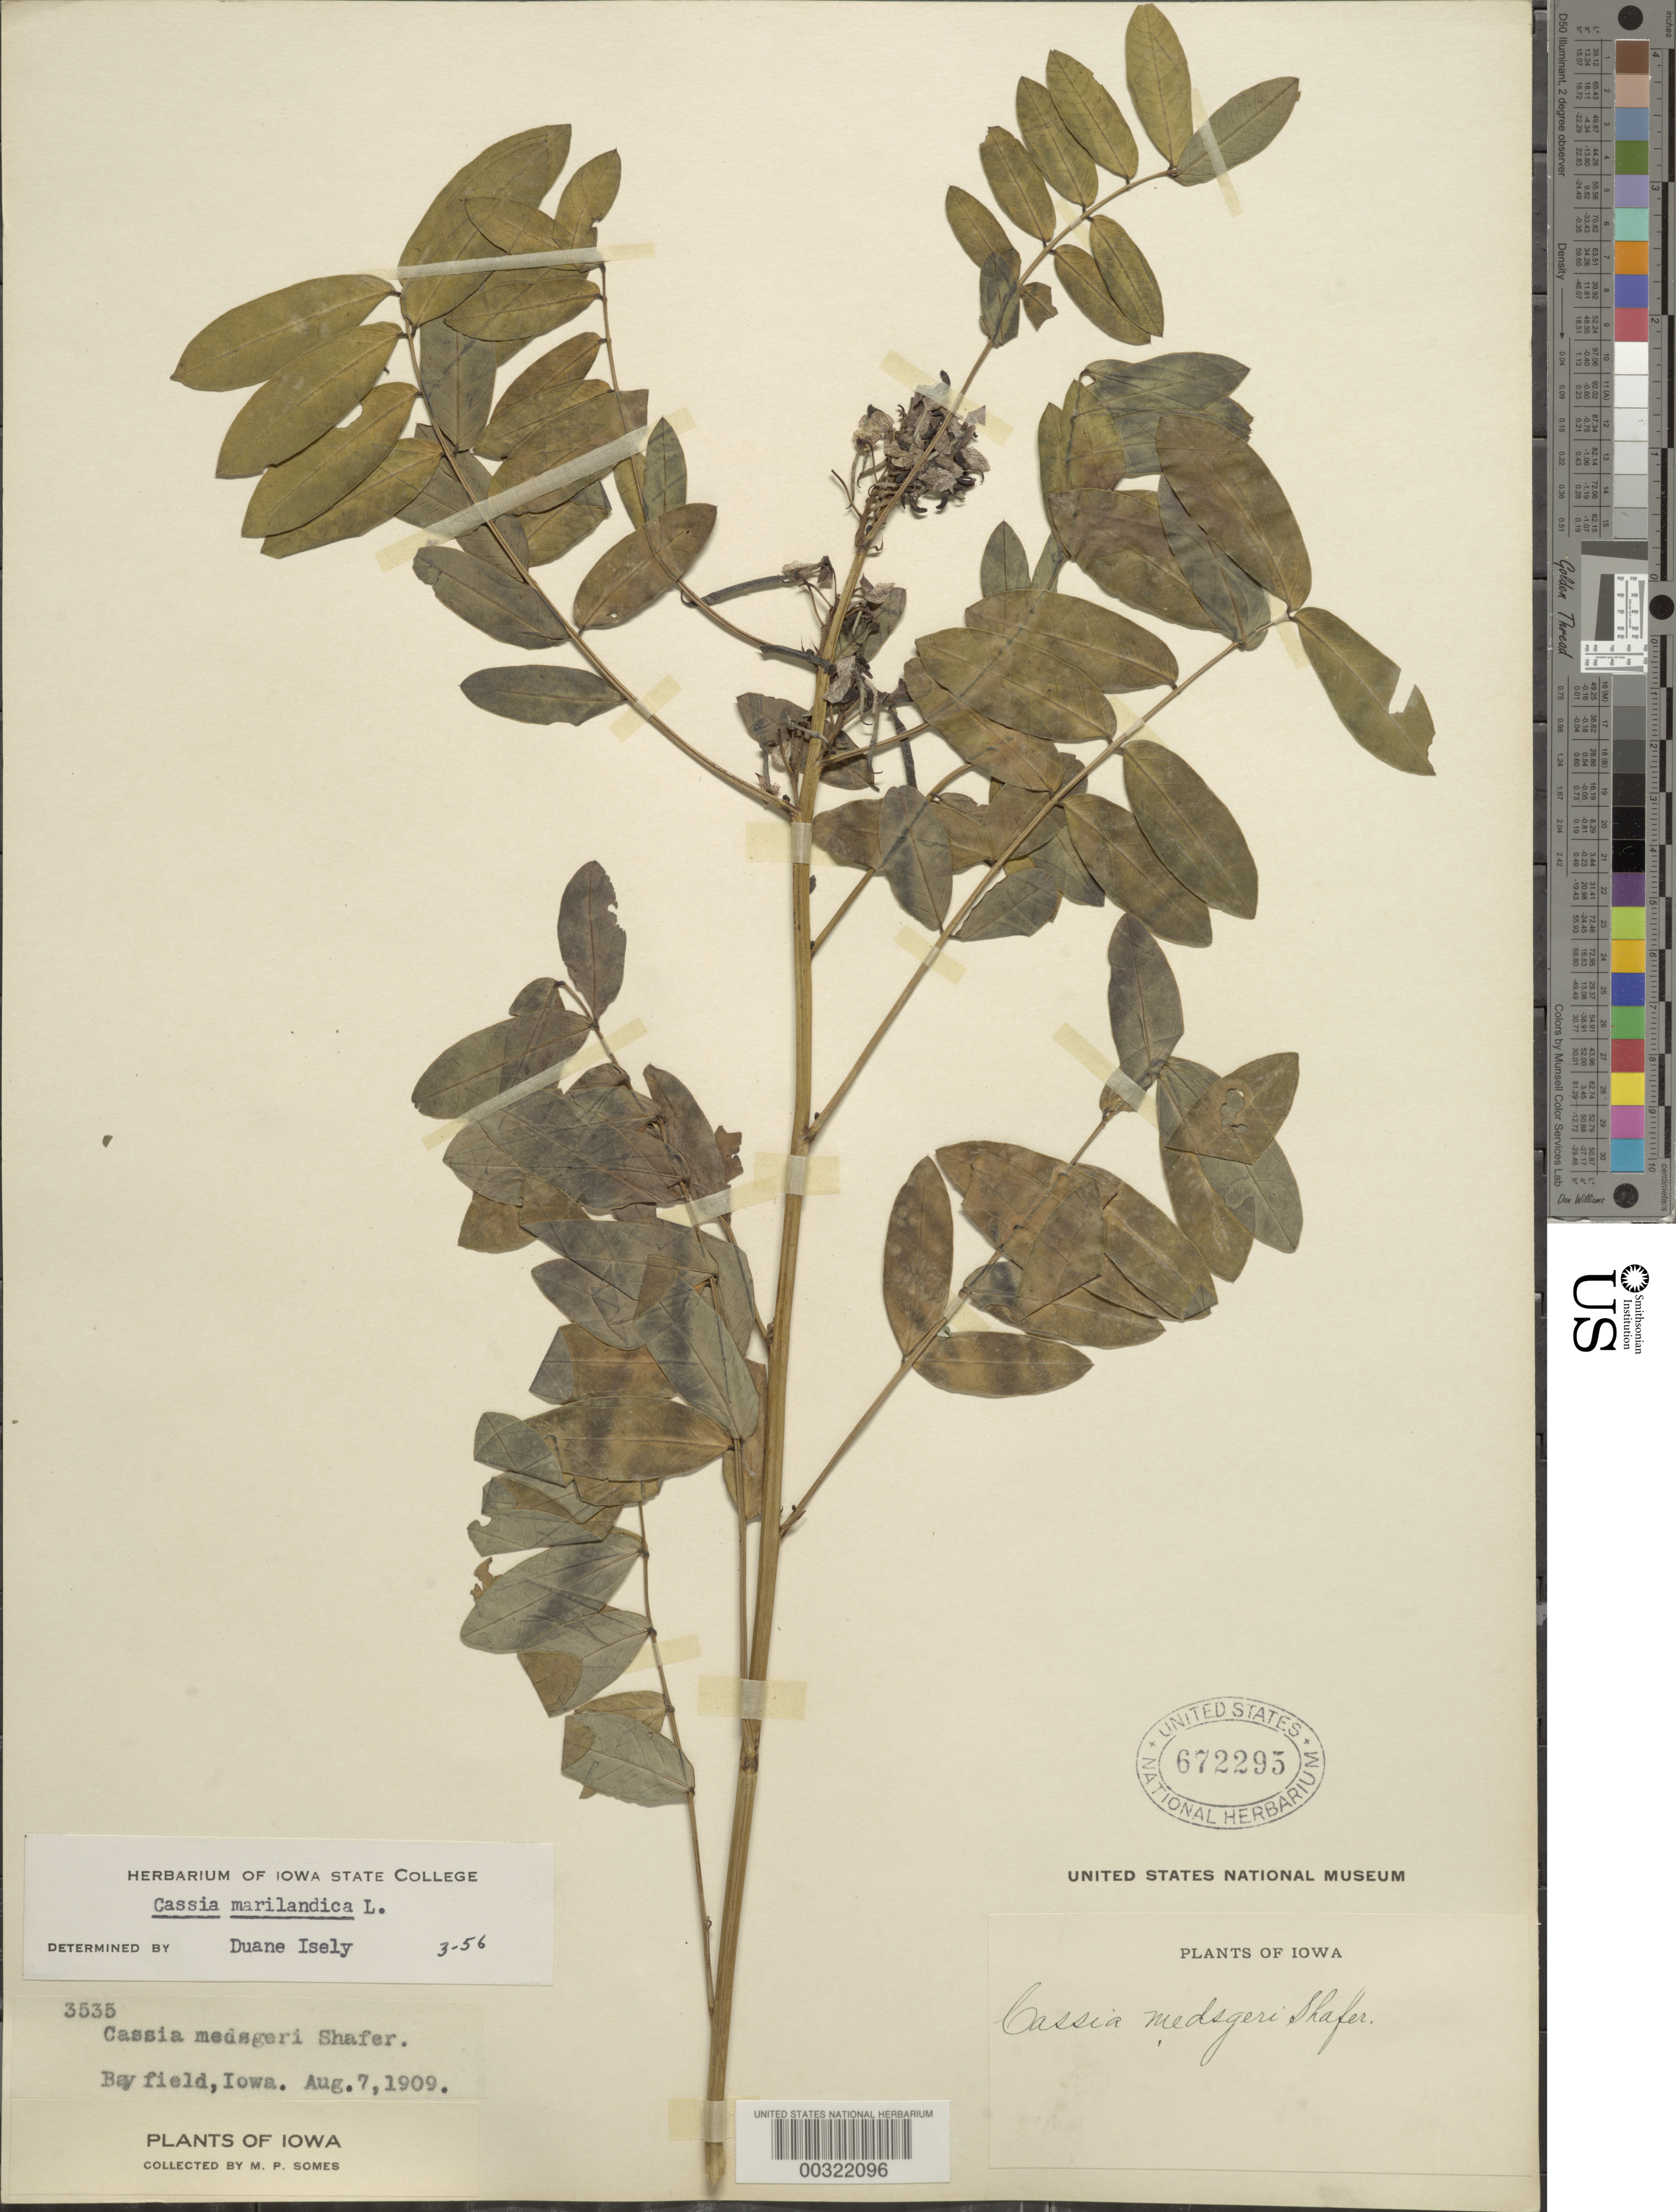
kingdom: Plantae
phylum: Tracheophyta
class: Magnoliopsida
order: Fabales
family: Fabaceae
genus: Senna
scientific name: Senna marilandica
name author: (L.) Link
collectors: M. Somes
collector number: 3535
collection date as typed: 07 Aug 1909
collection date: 1909-08-07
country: United States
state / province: Iowa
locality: Bayfield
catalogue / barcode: US 672295